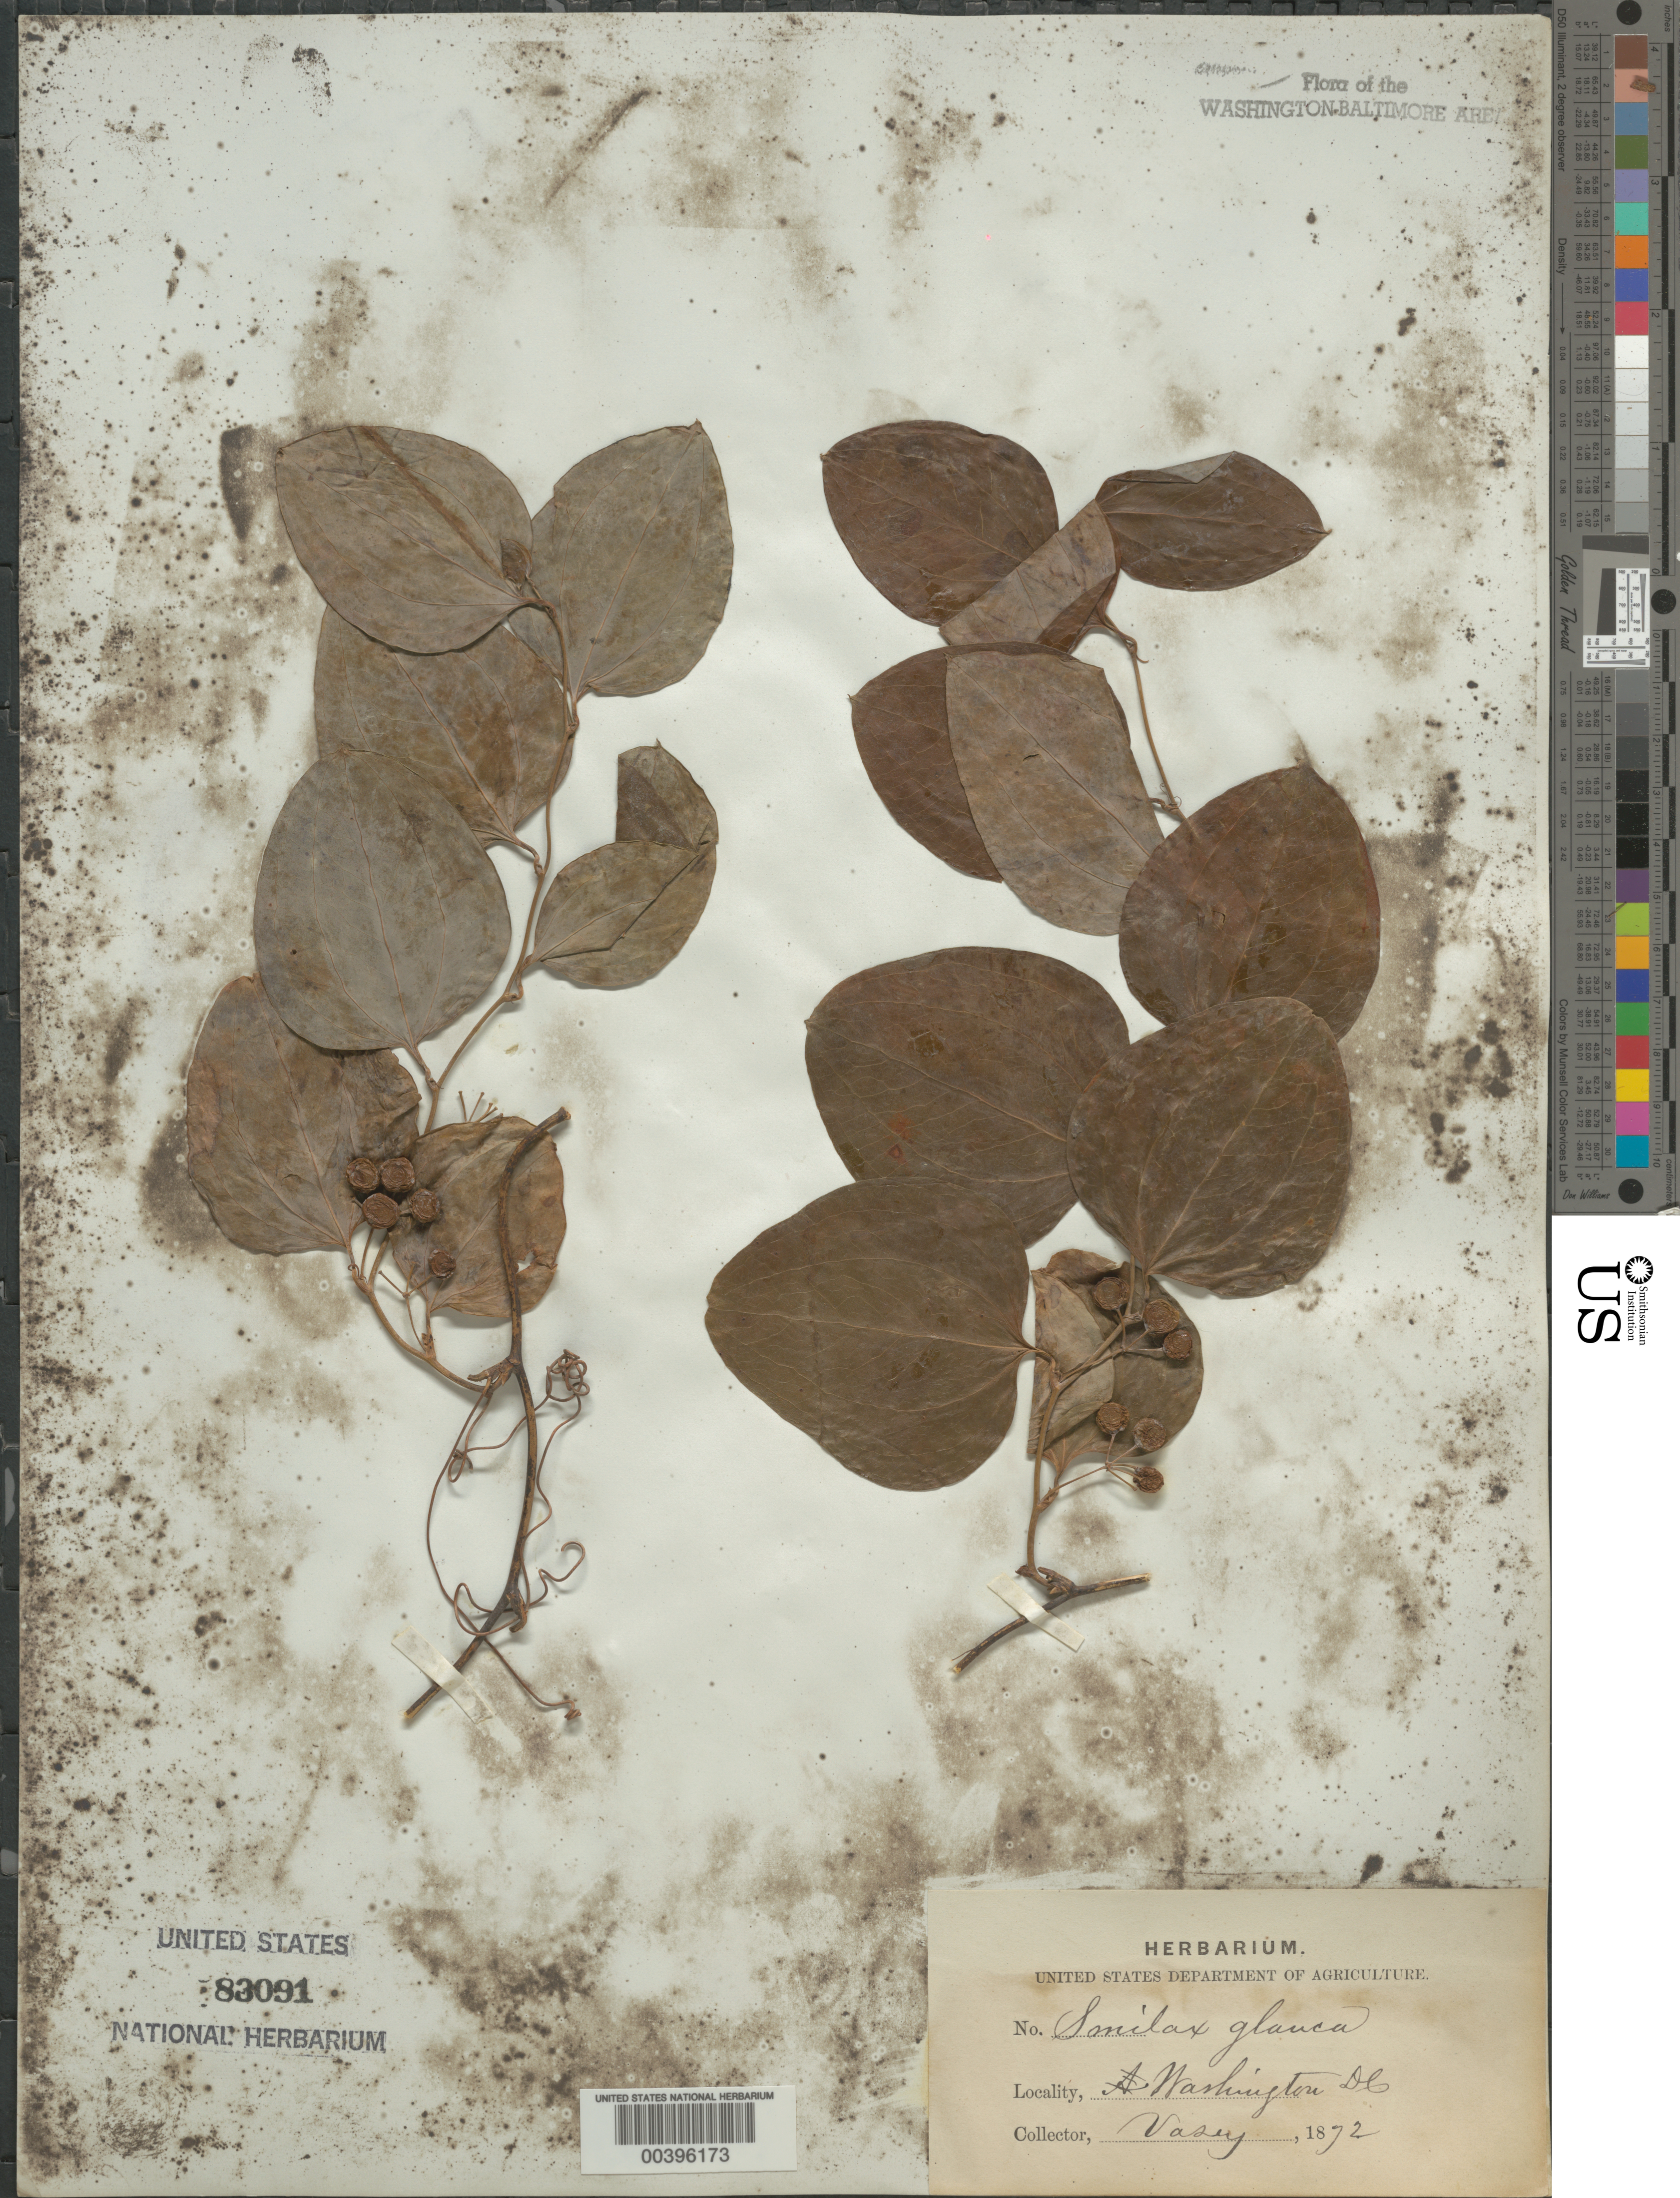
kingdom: Plantae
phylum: Tracheophyta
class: Liliopsida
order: Liliales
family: Smilacaceae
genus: Smilax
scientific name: Smilax glauca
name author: Walter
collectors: G. Vasey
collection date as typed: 1872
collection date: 1872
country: United States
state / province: District of Columbia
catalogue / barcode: US 83091